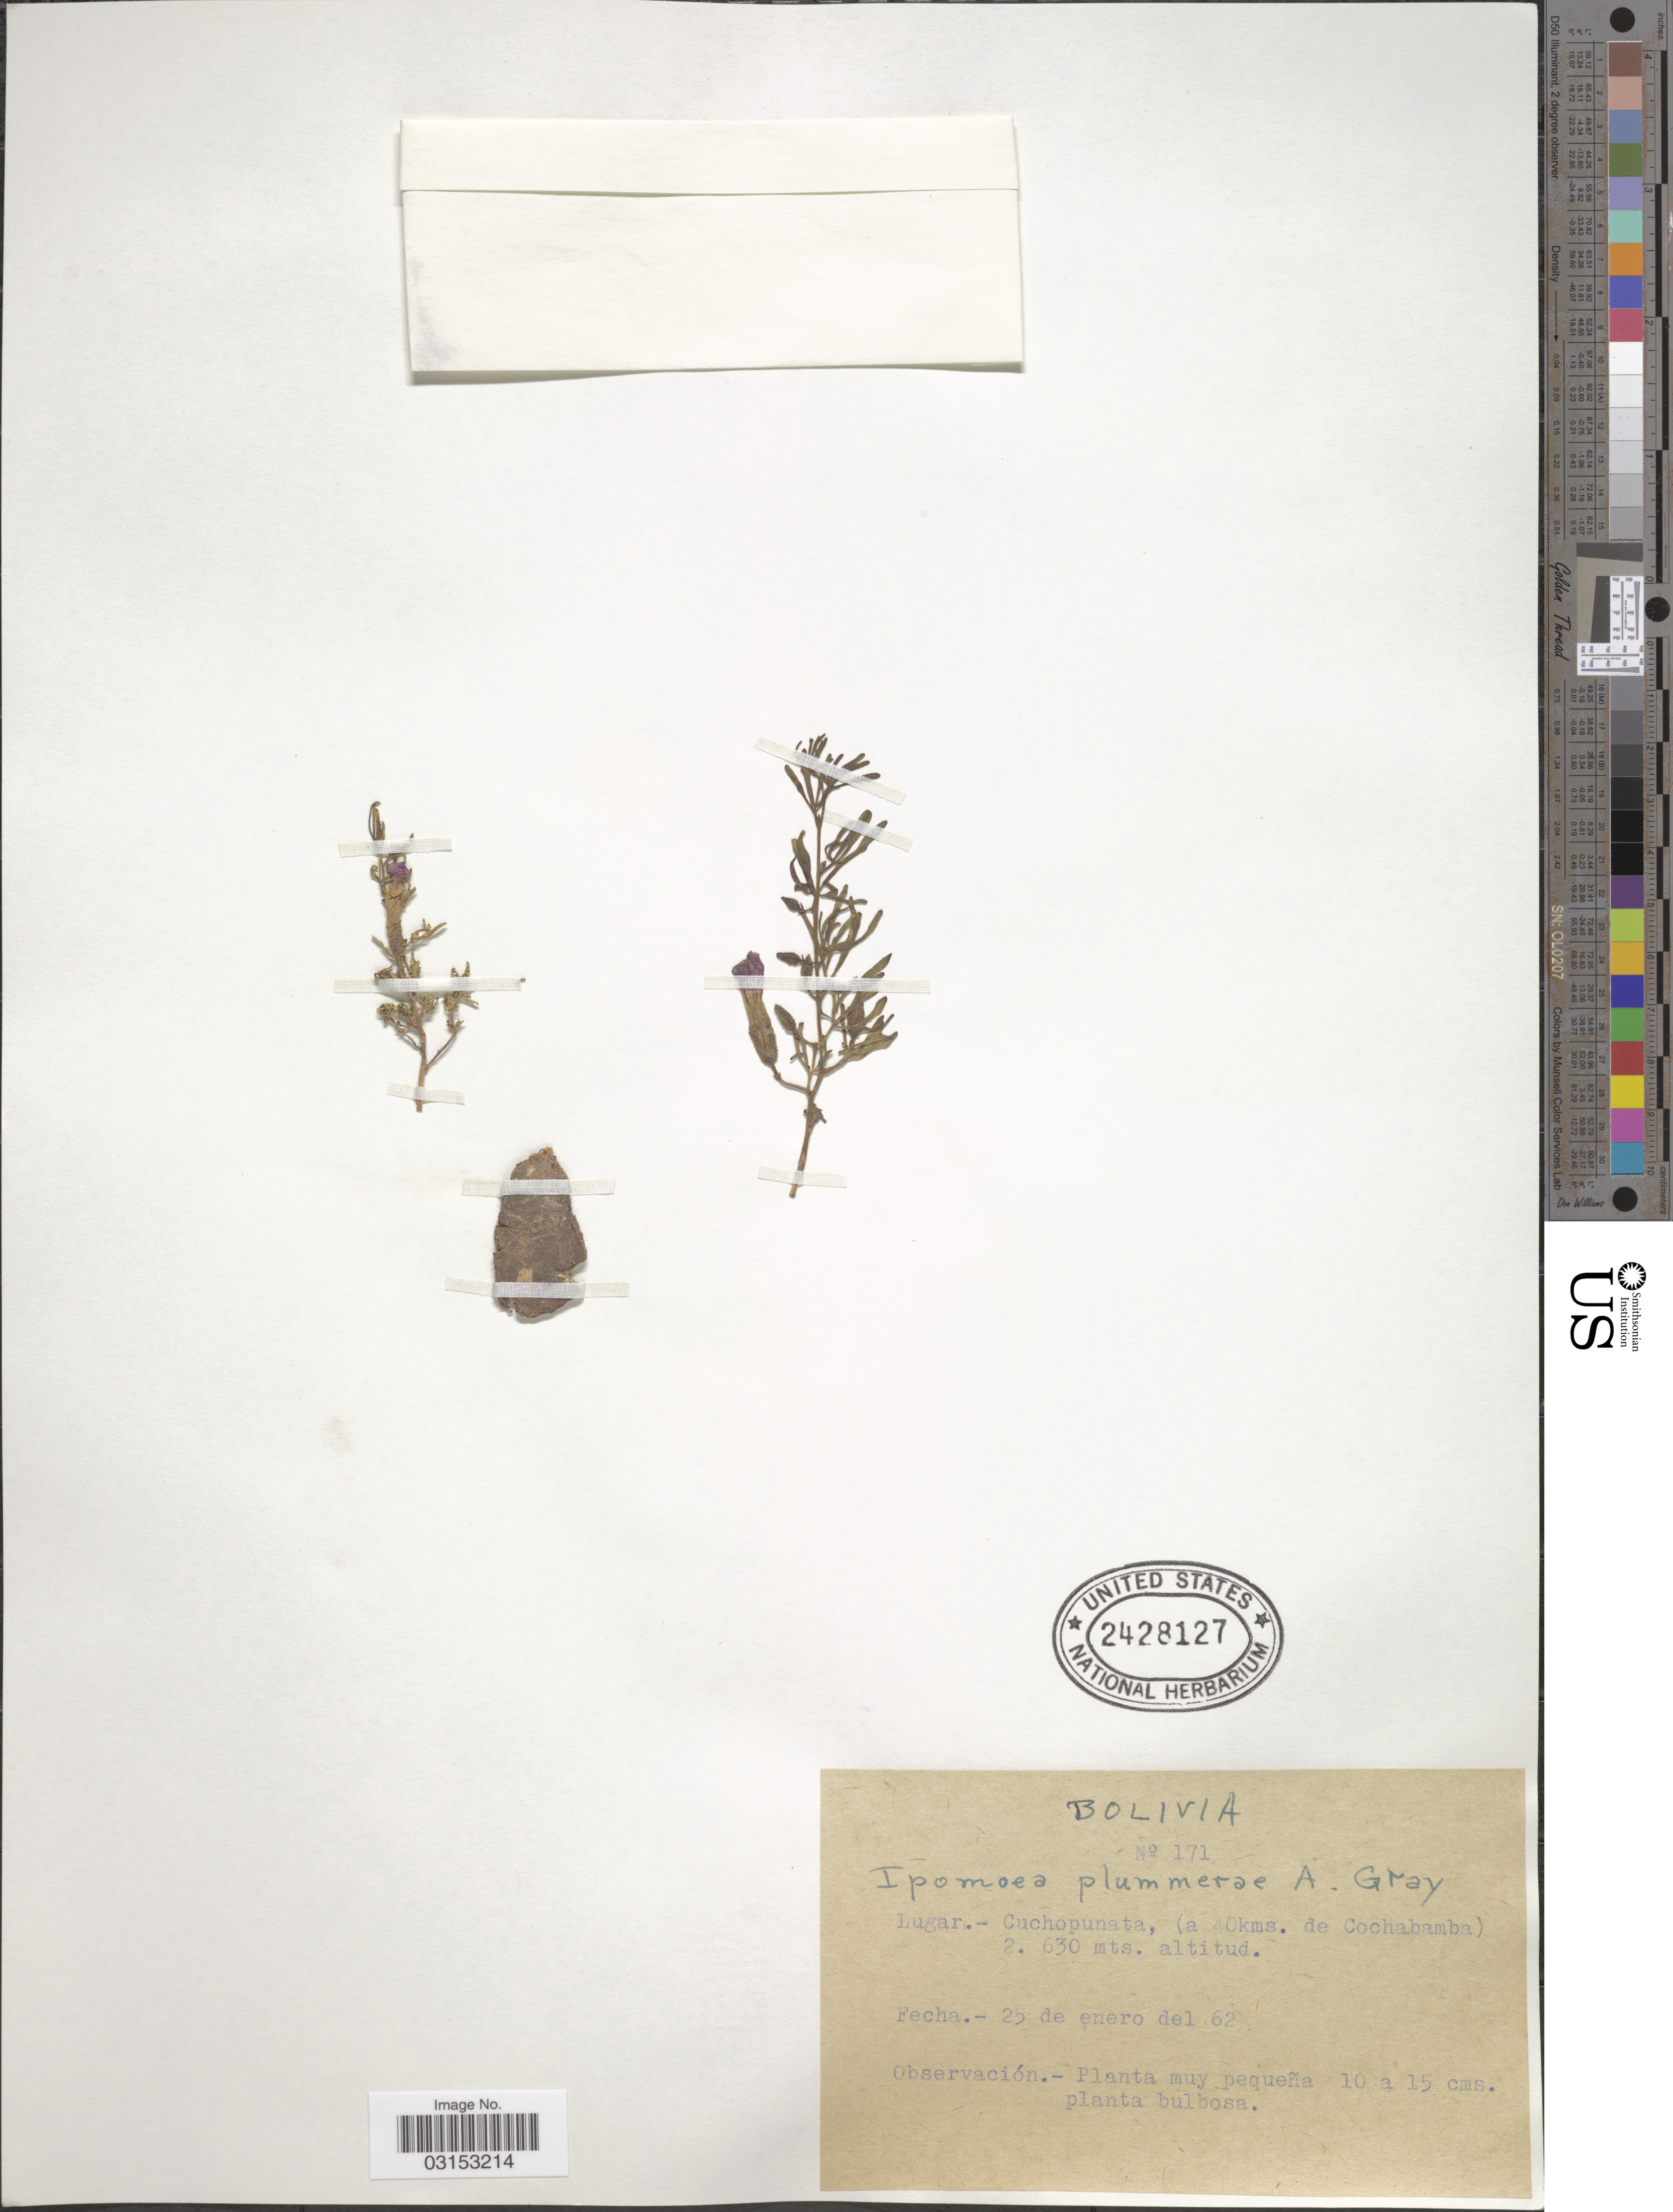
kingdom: Plantae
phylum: Tracheophyta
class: Magnoliopsida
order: Solanales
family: Convolvulaceae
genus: Ipomoea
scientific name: Ipomoea plummerae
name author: A. Gray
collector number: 171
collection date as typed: Transcribed d/m/y: 25/1/62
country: Bolivia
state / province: Cochabamba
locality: Cuchipunata, (a 40kms. de Cochabamba).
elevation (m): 2630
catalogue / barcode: US 2428127